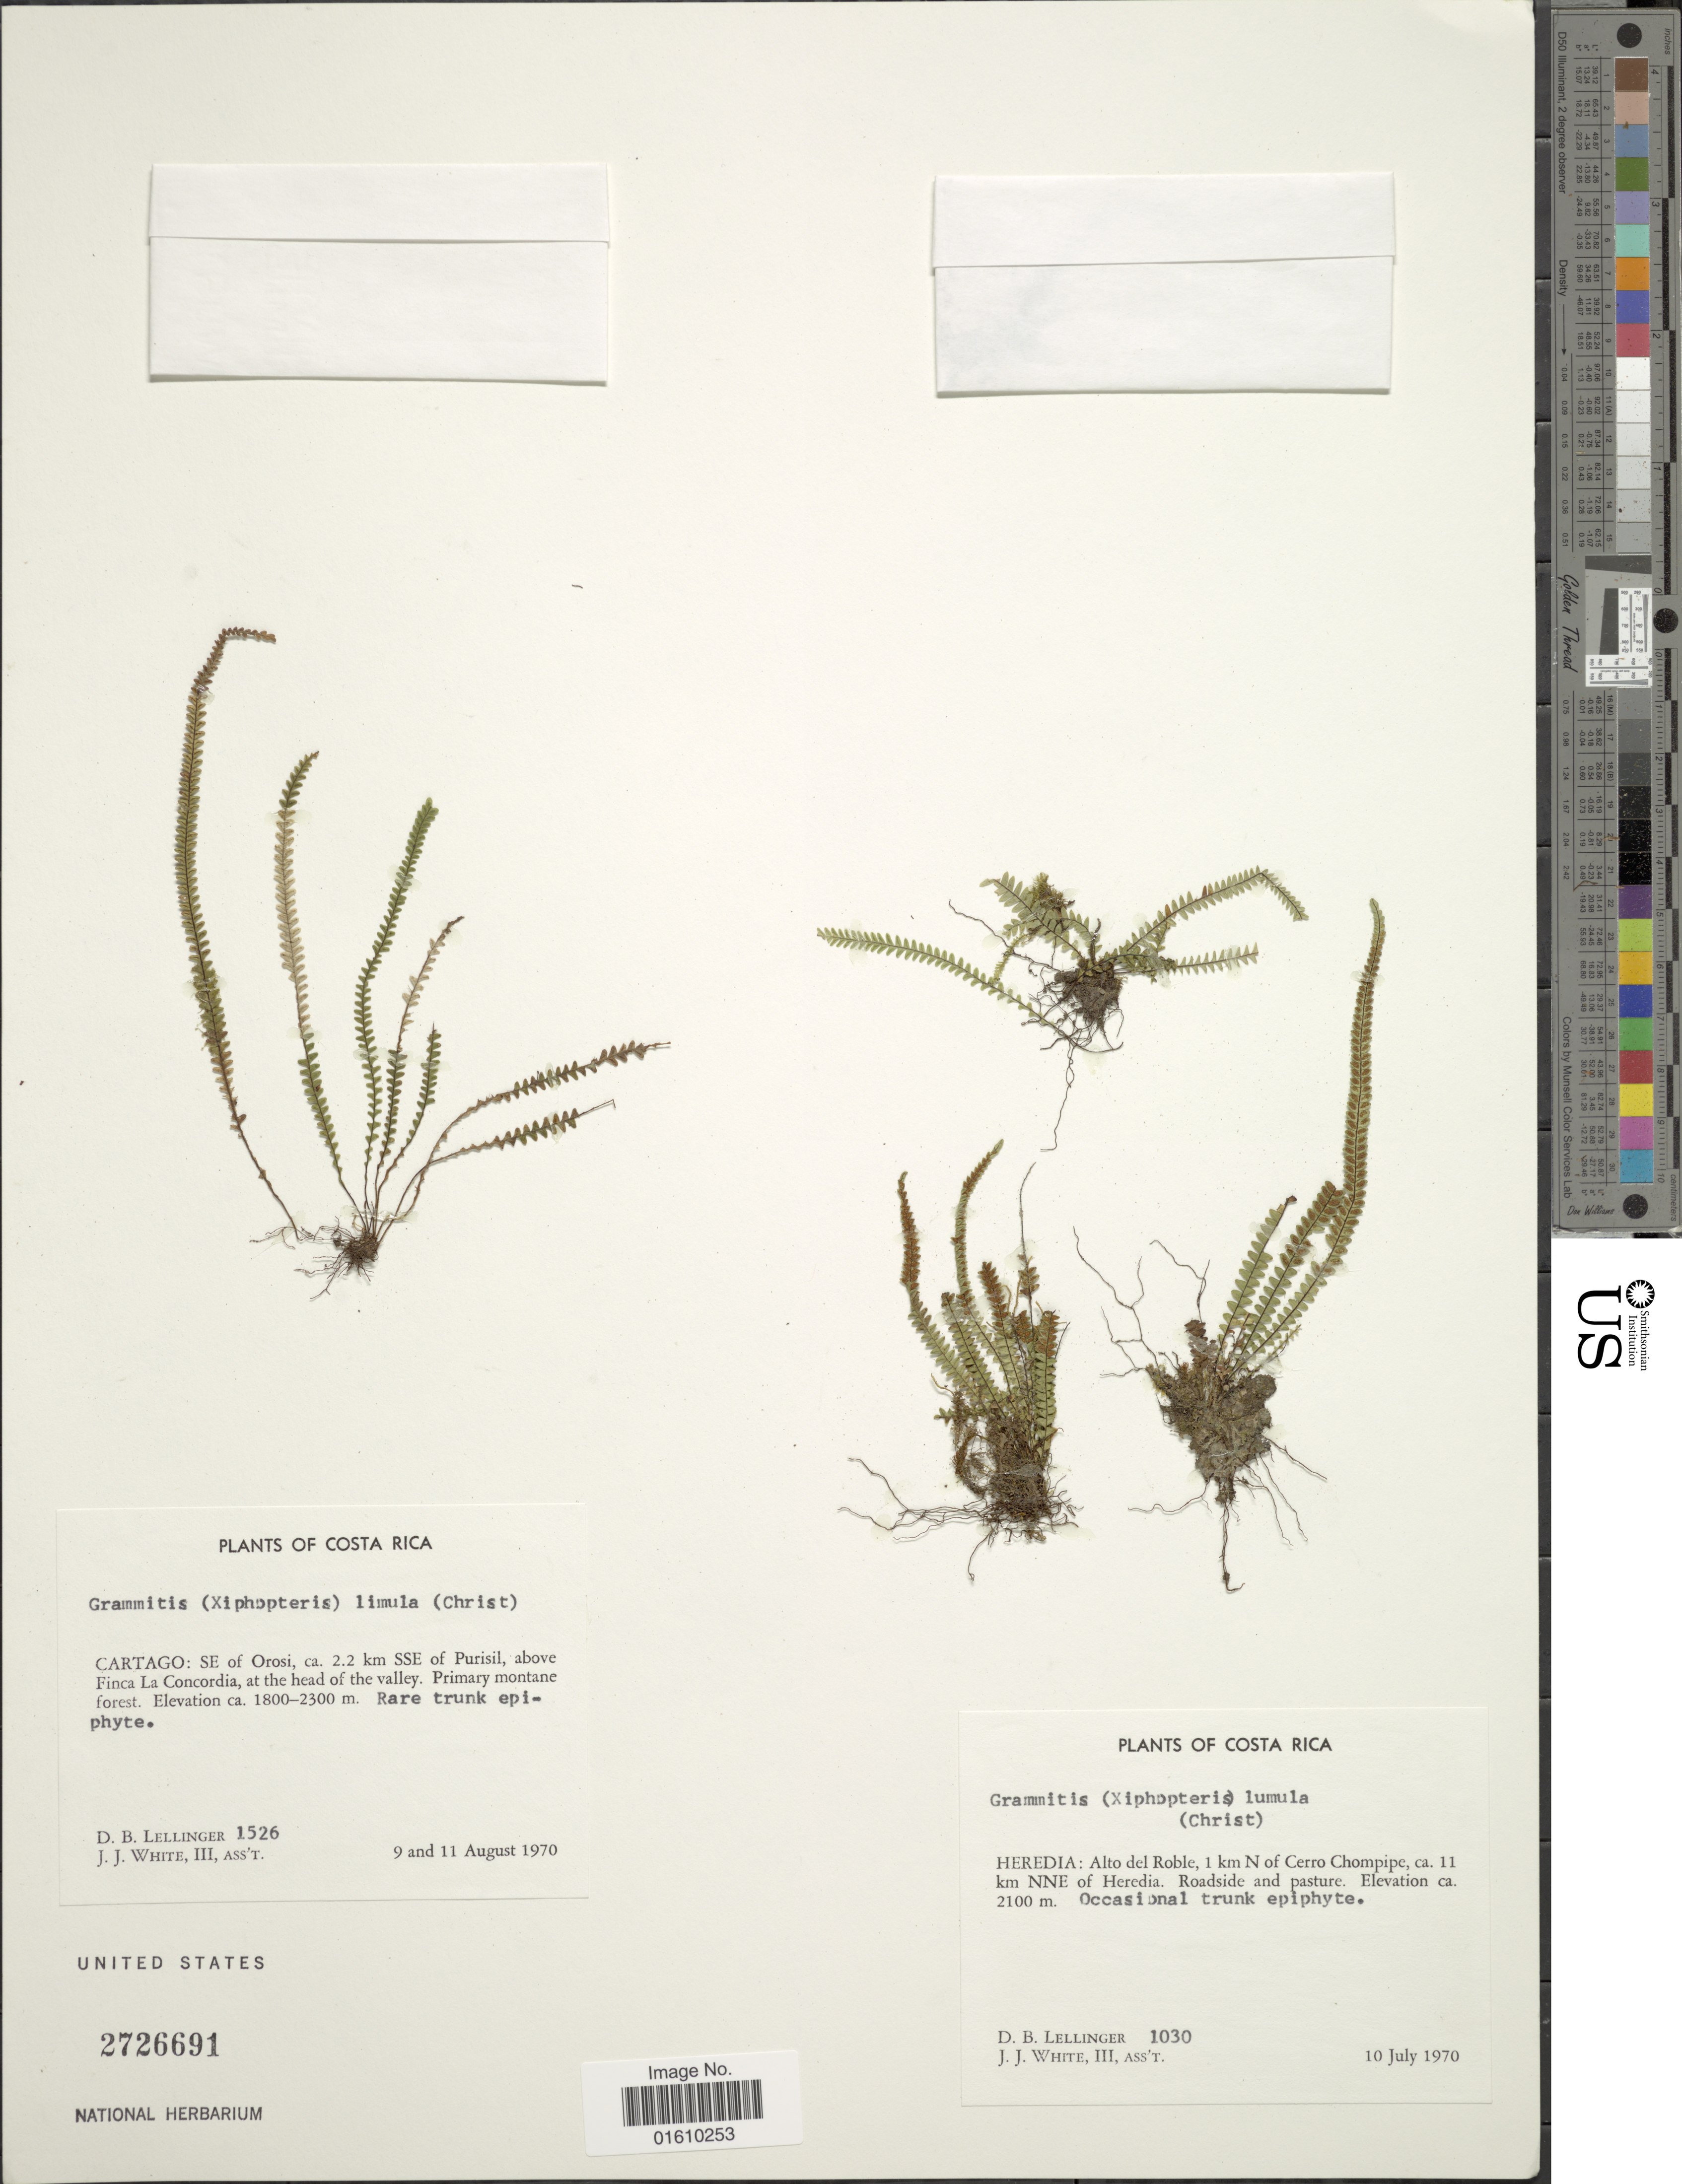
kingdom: Plantae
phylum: Tracheophyta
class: Polypodiopsida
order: Polypodiales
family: Polypodiaceae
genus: Stenogrammitis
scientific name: Stenogrammitis limula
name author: (Christ) Labiak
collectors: D. B. Lellinger & J. J. White III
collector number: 1030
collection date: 1970-07-10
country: Costa Rica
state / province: Heredia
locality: Alto del Roble, 1 km N of Cerro Chompipe, ca. 11 km NNE of Heredia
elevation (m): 2100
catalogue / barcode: US 2726691-2